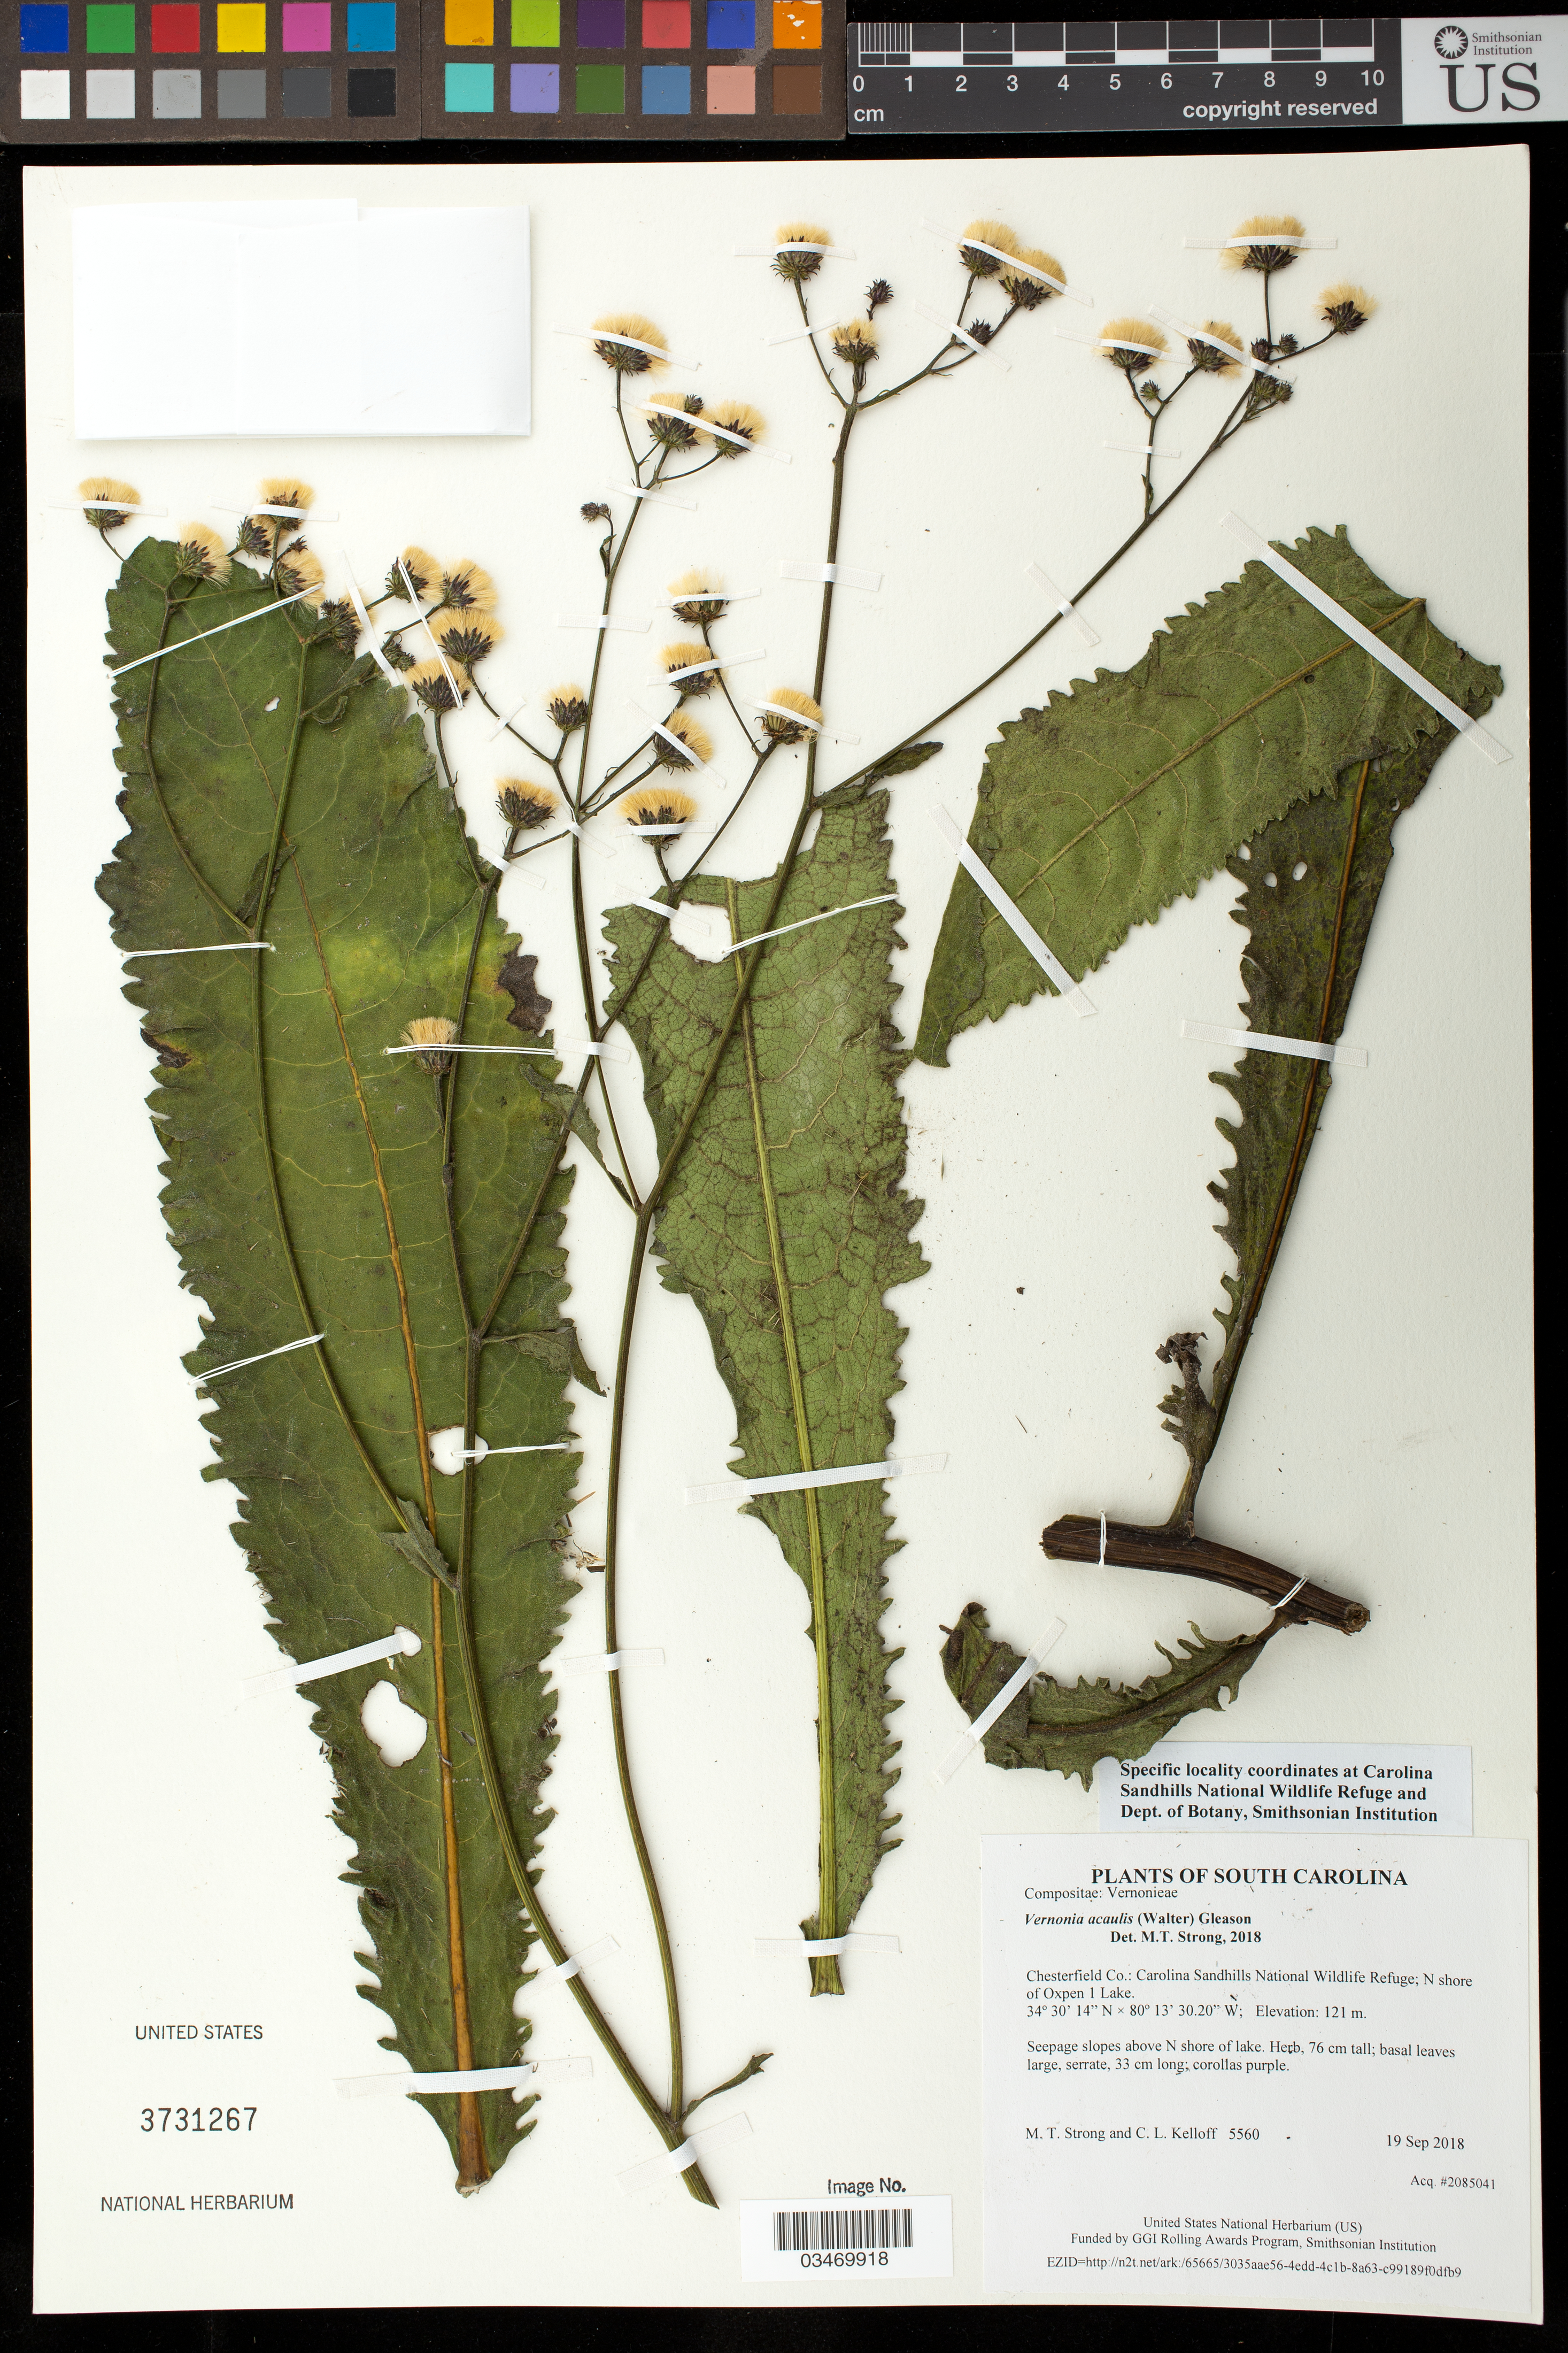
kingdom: Plantae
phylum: Tracheophyta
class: Magnoliopsida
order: Asterales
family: Asteraceae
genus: Vernonia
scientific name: Vernonia acaulis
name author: (Walter) Gleason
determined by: Strong, M. T., (US), Smithsonian Institution - National Museum of Natural History (UNITED STATES)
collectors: M. T. Strong & C. L. Kelloff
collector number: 5560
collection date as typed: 19 Sep 2018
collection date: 2018-09-19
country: United States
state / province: South Carolina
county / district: Chesterfield Co.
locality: Carolina Sandhills National Wildlife Refuge; N shore of Oxpen 1 Lake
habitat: Seepage slopes above N shore of Oxpen 1 Lake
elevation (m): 121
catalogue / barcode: US 3731267